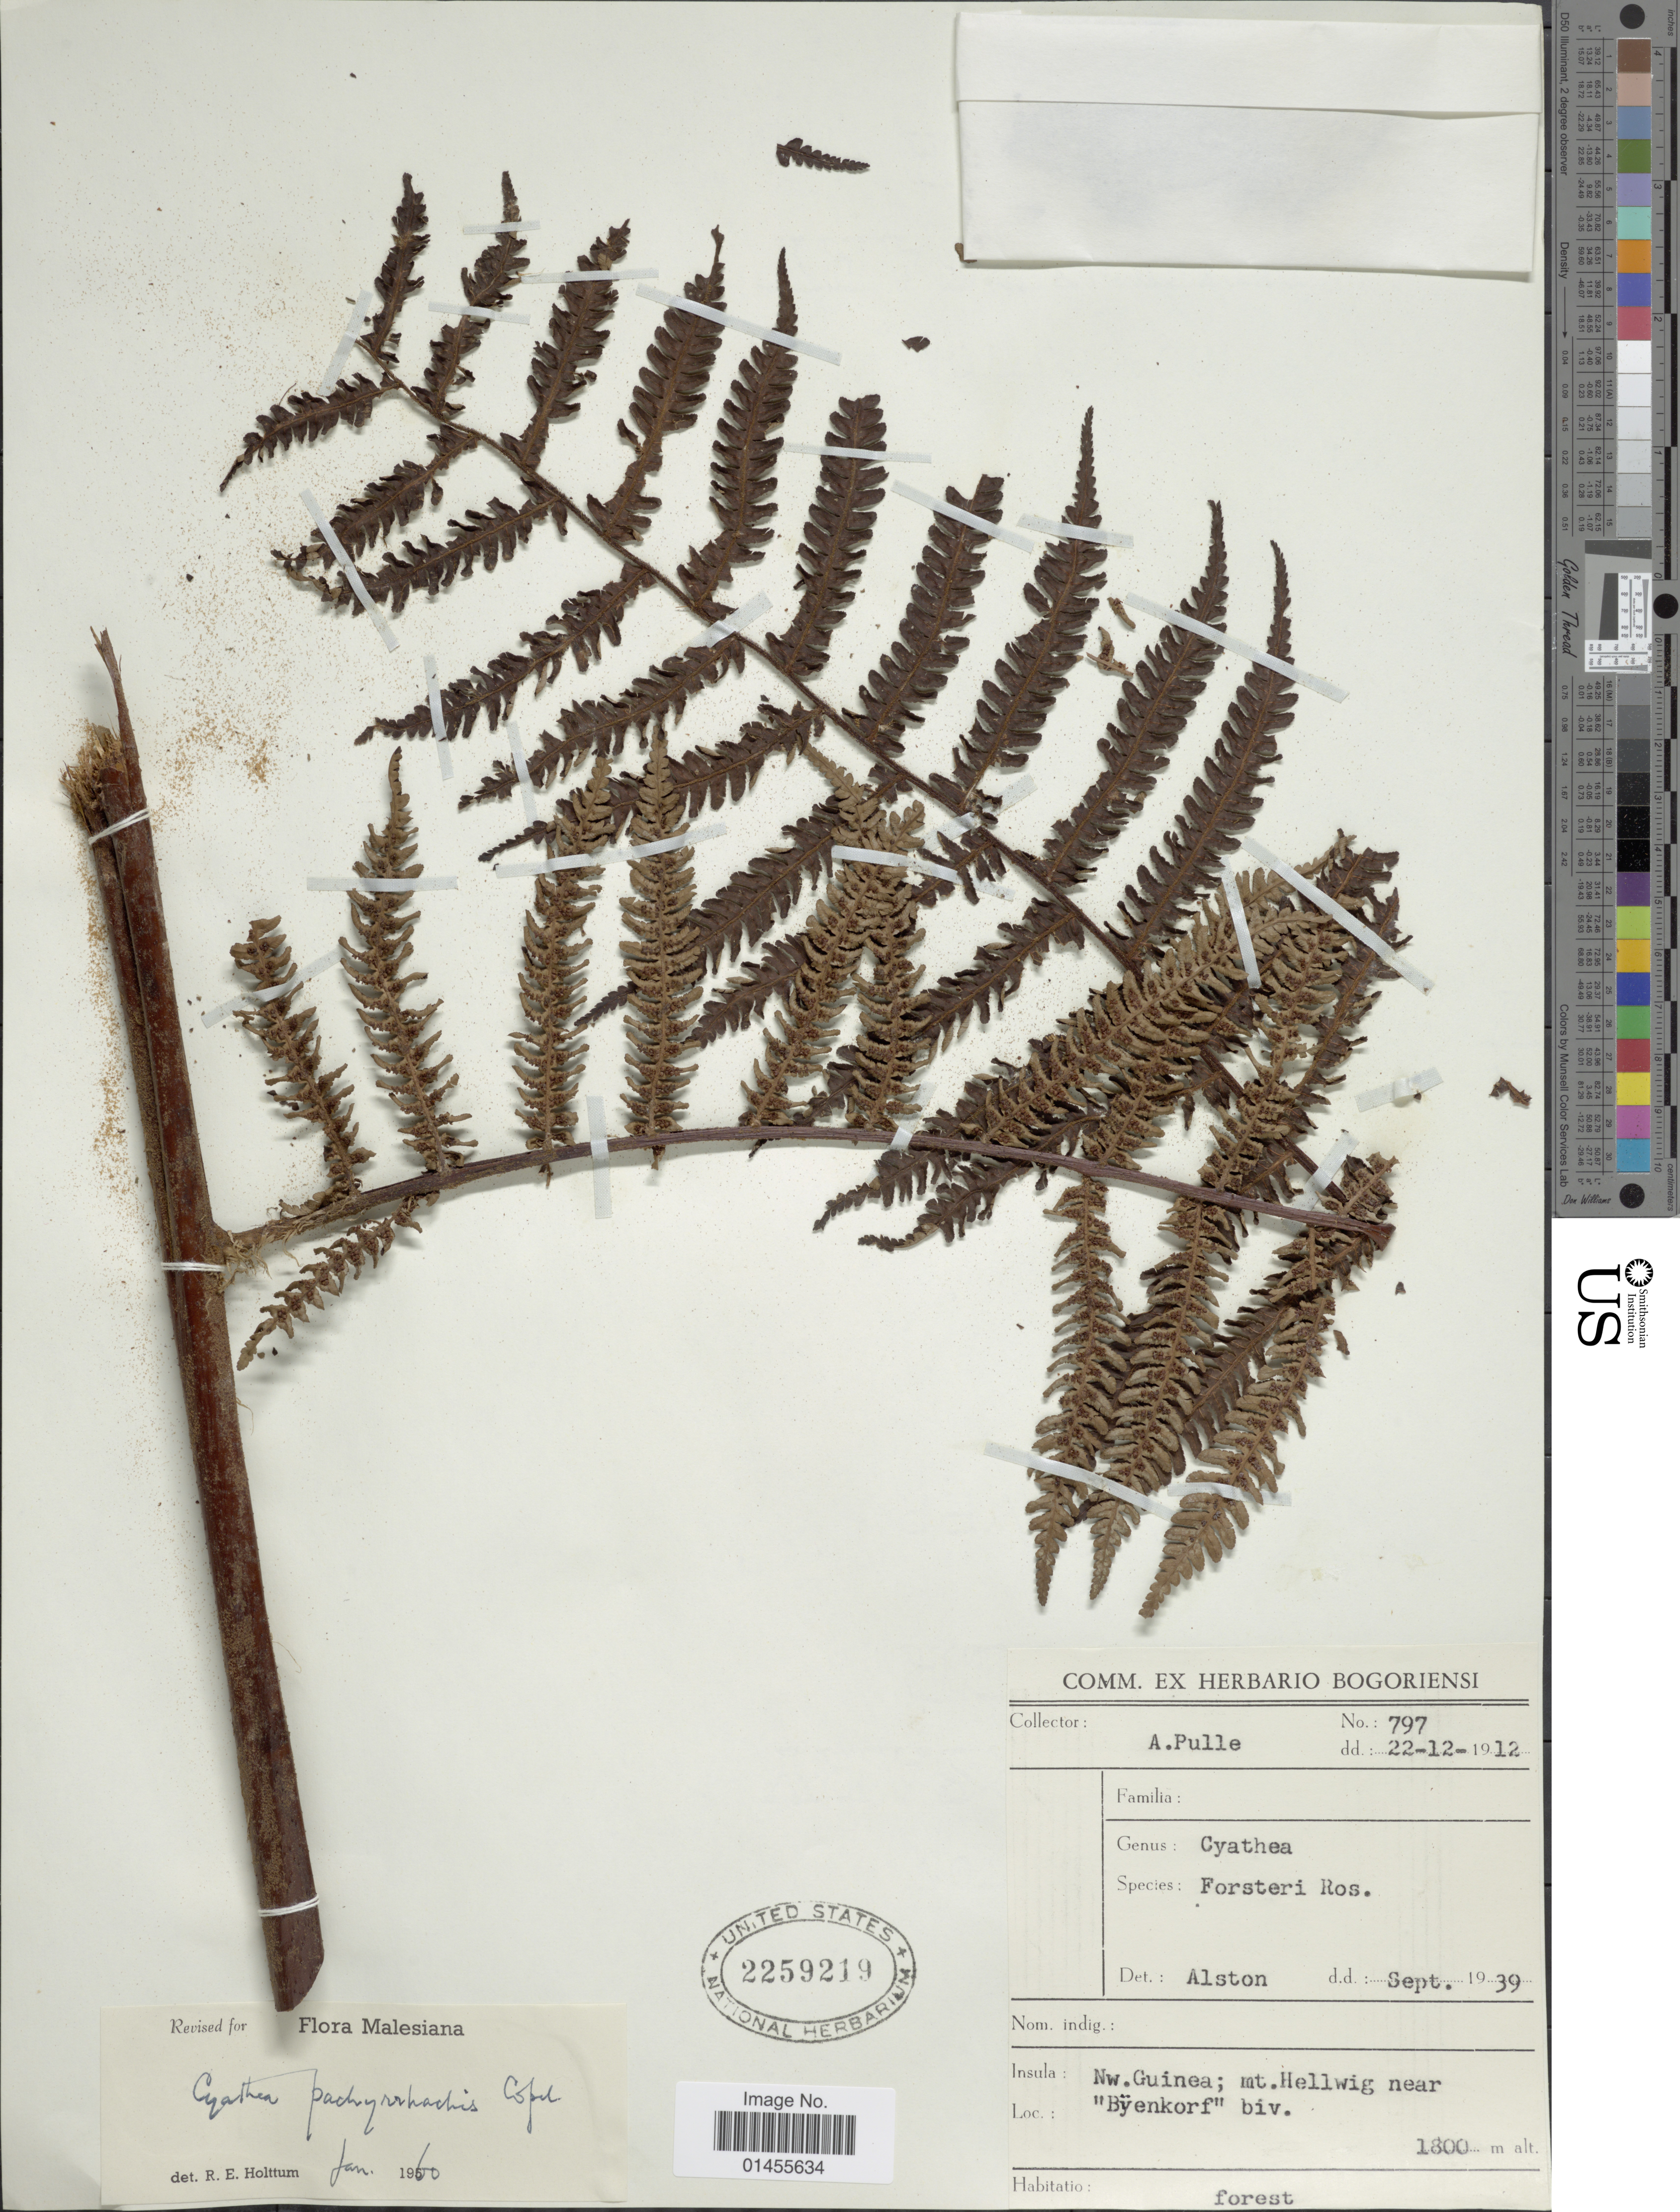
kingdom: Plantae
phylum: Tracheophyta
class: Polypodiopsida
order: Cyatheales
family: Cyatheaceae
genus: Alsophila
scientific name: Alsophila pachyrrhachis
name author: (Copel.) R.M. Tryon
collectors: A. A. Pulle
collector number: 797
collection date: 1912-12-22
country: Papua New Guinea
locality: New Guinea; Mt. Hellwig near "Byenkorf" biv.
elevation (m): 1800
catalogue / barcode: US 2259219